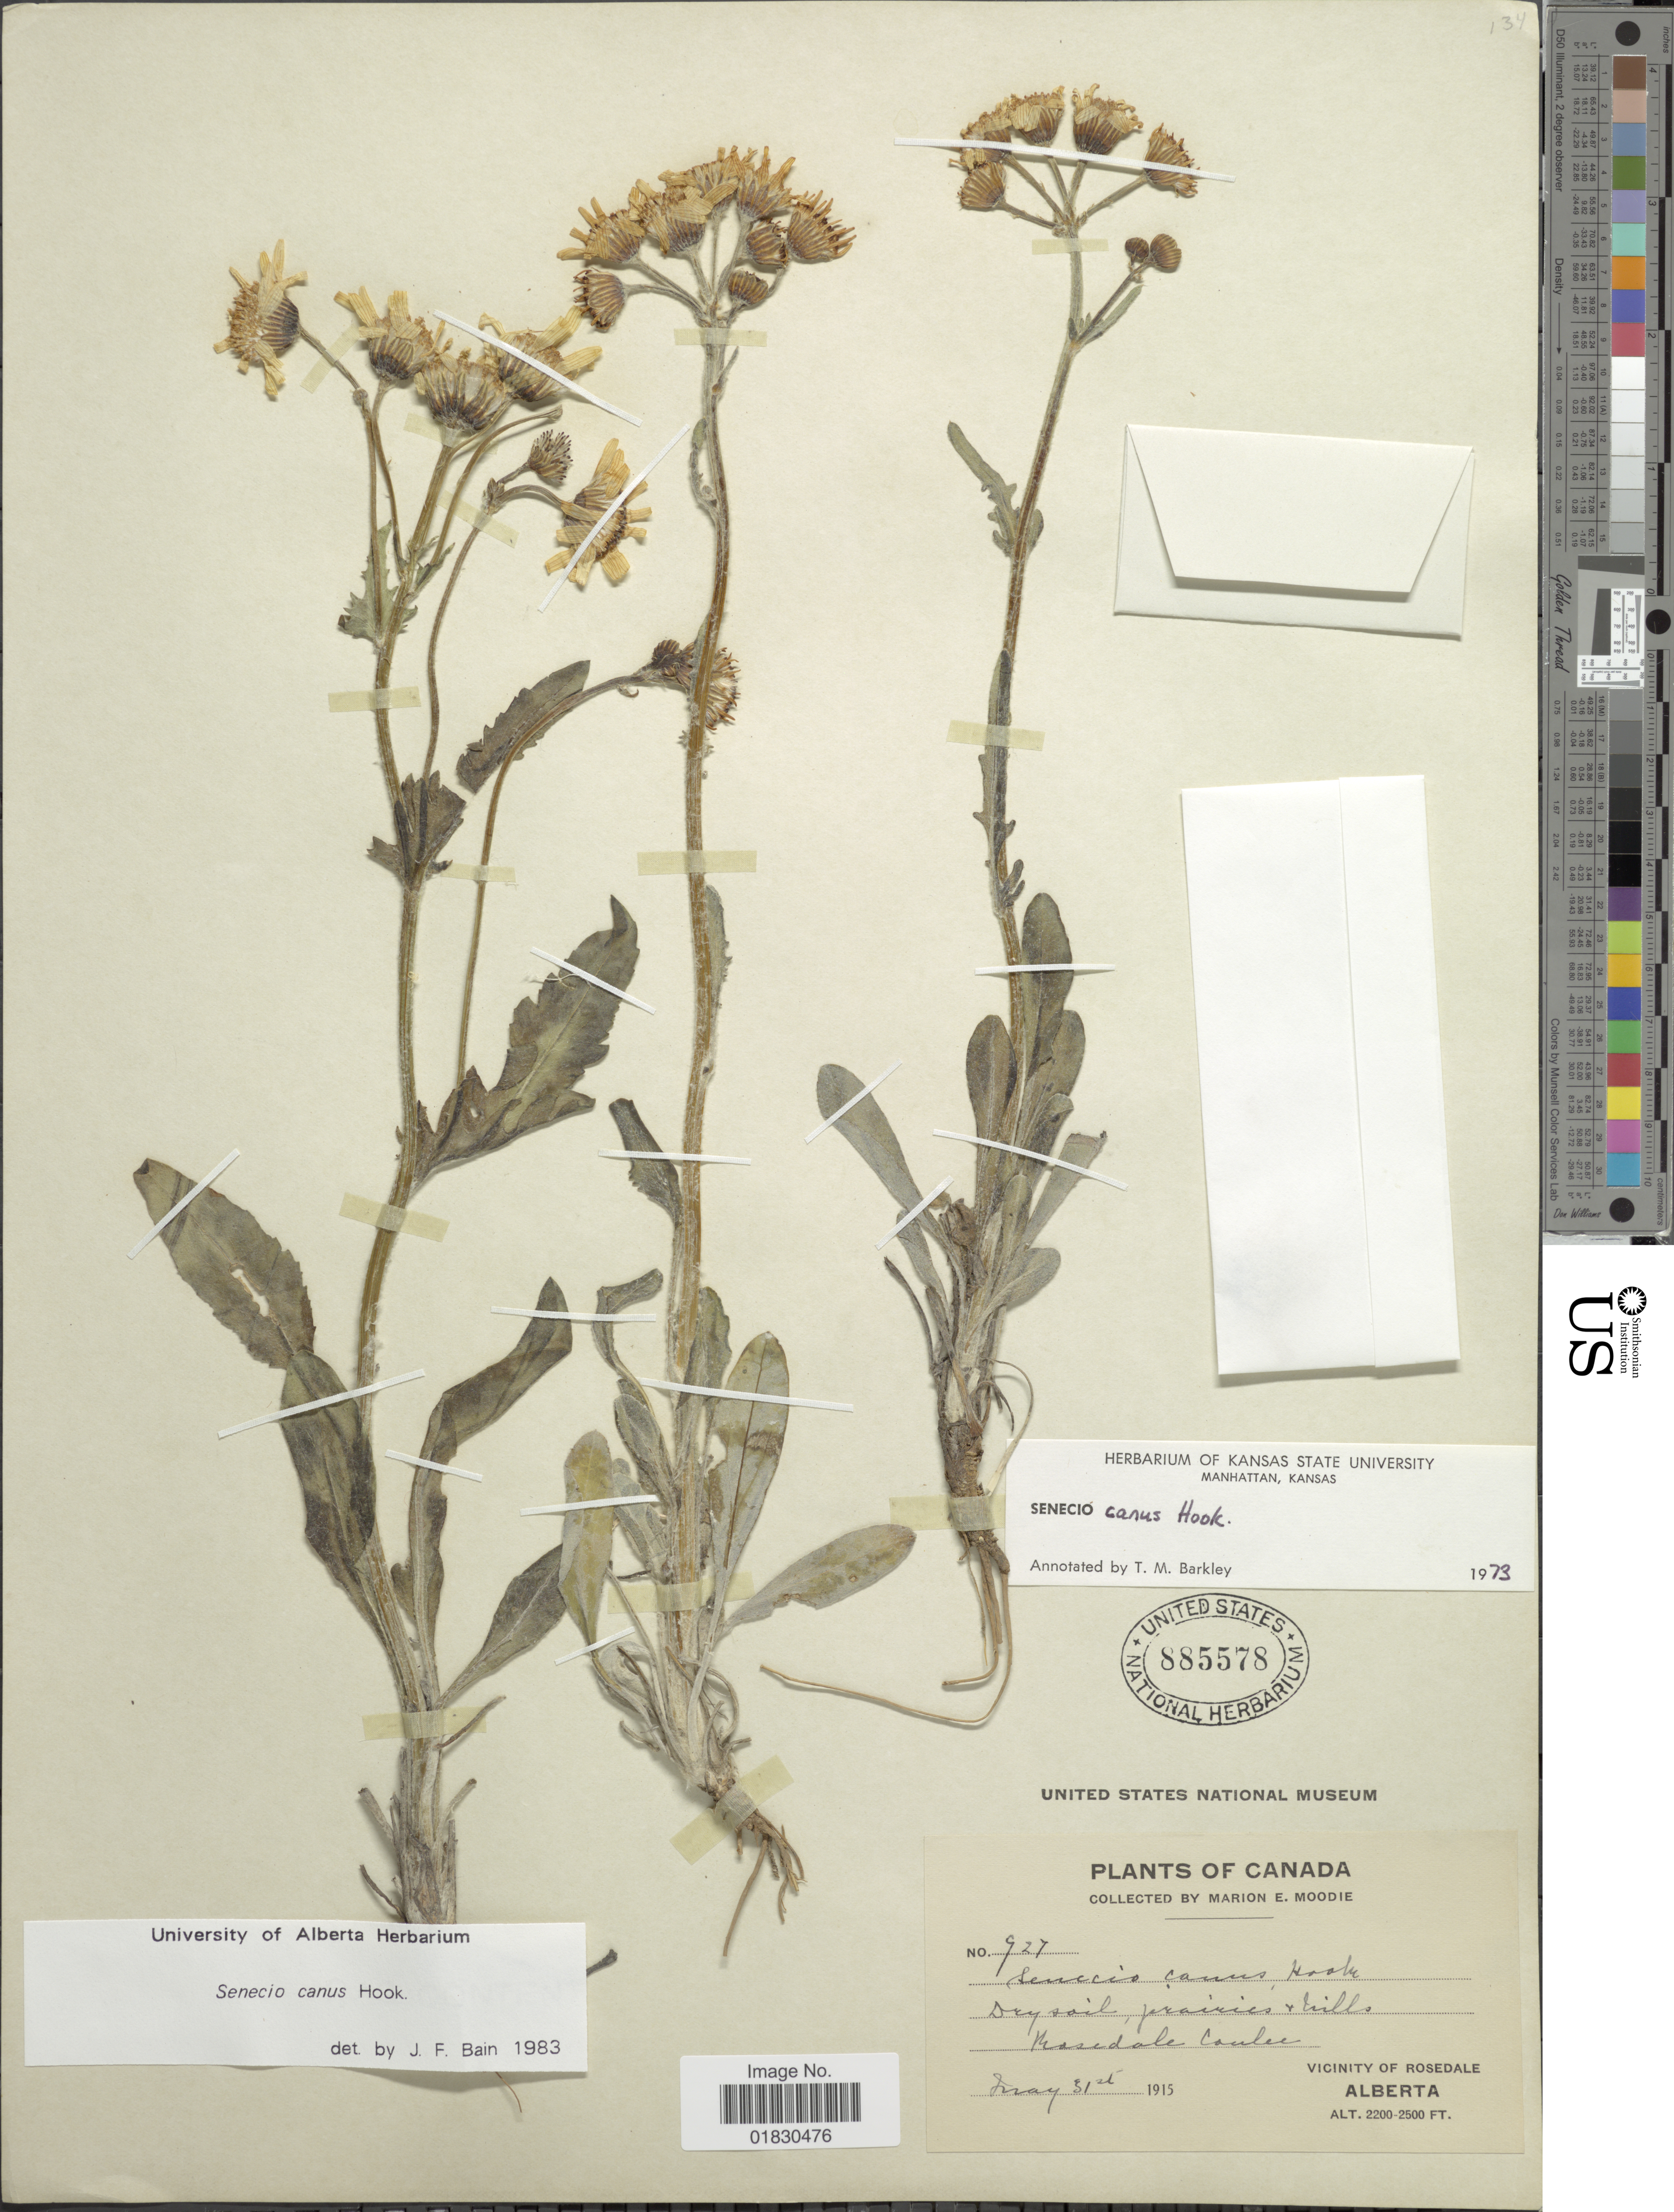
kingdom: Plantae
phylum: Tracheophyta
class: Magnoliopsida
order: Asterales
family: Asteraceae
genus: Packera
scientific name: Packera cana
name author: (Hook.) W.A. Weber & Á. Löve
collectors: M. E. Moodie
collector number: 927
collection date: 1915-05-31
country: Canada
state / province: Alberta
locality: Rosedale Canlee, Vicinity of Rosedale, Alberta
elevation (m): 671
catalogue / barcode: US 885578